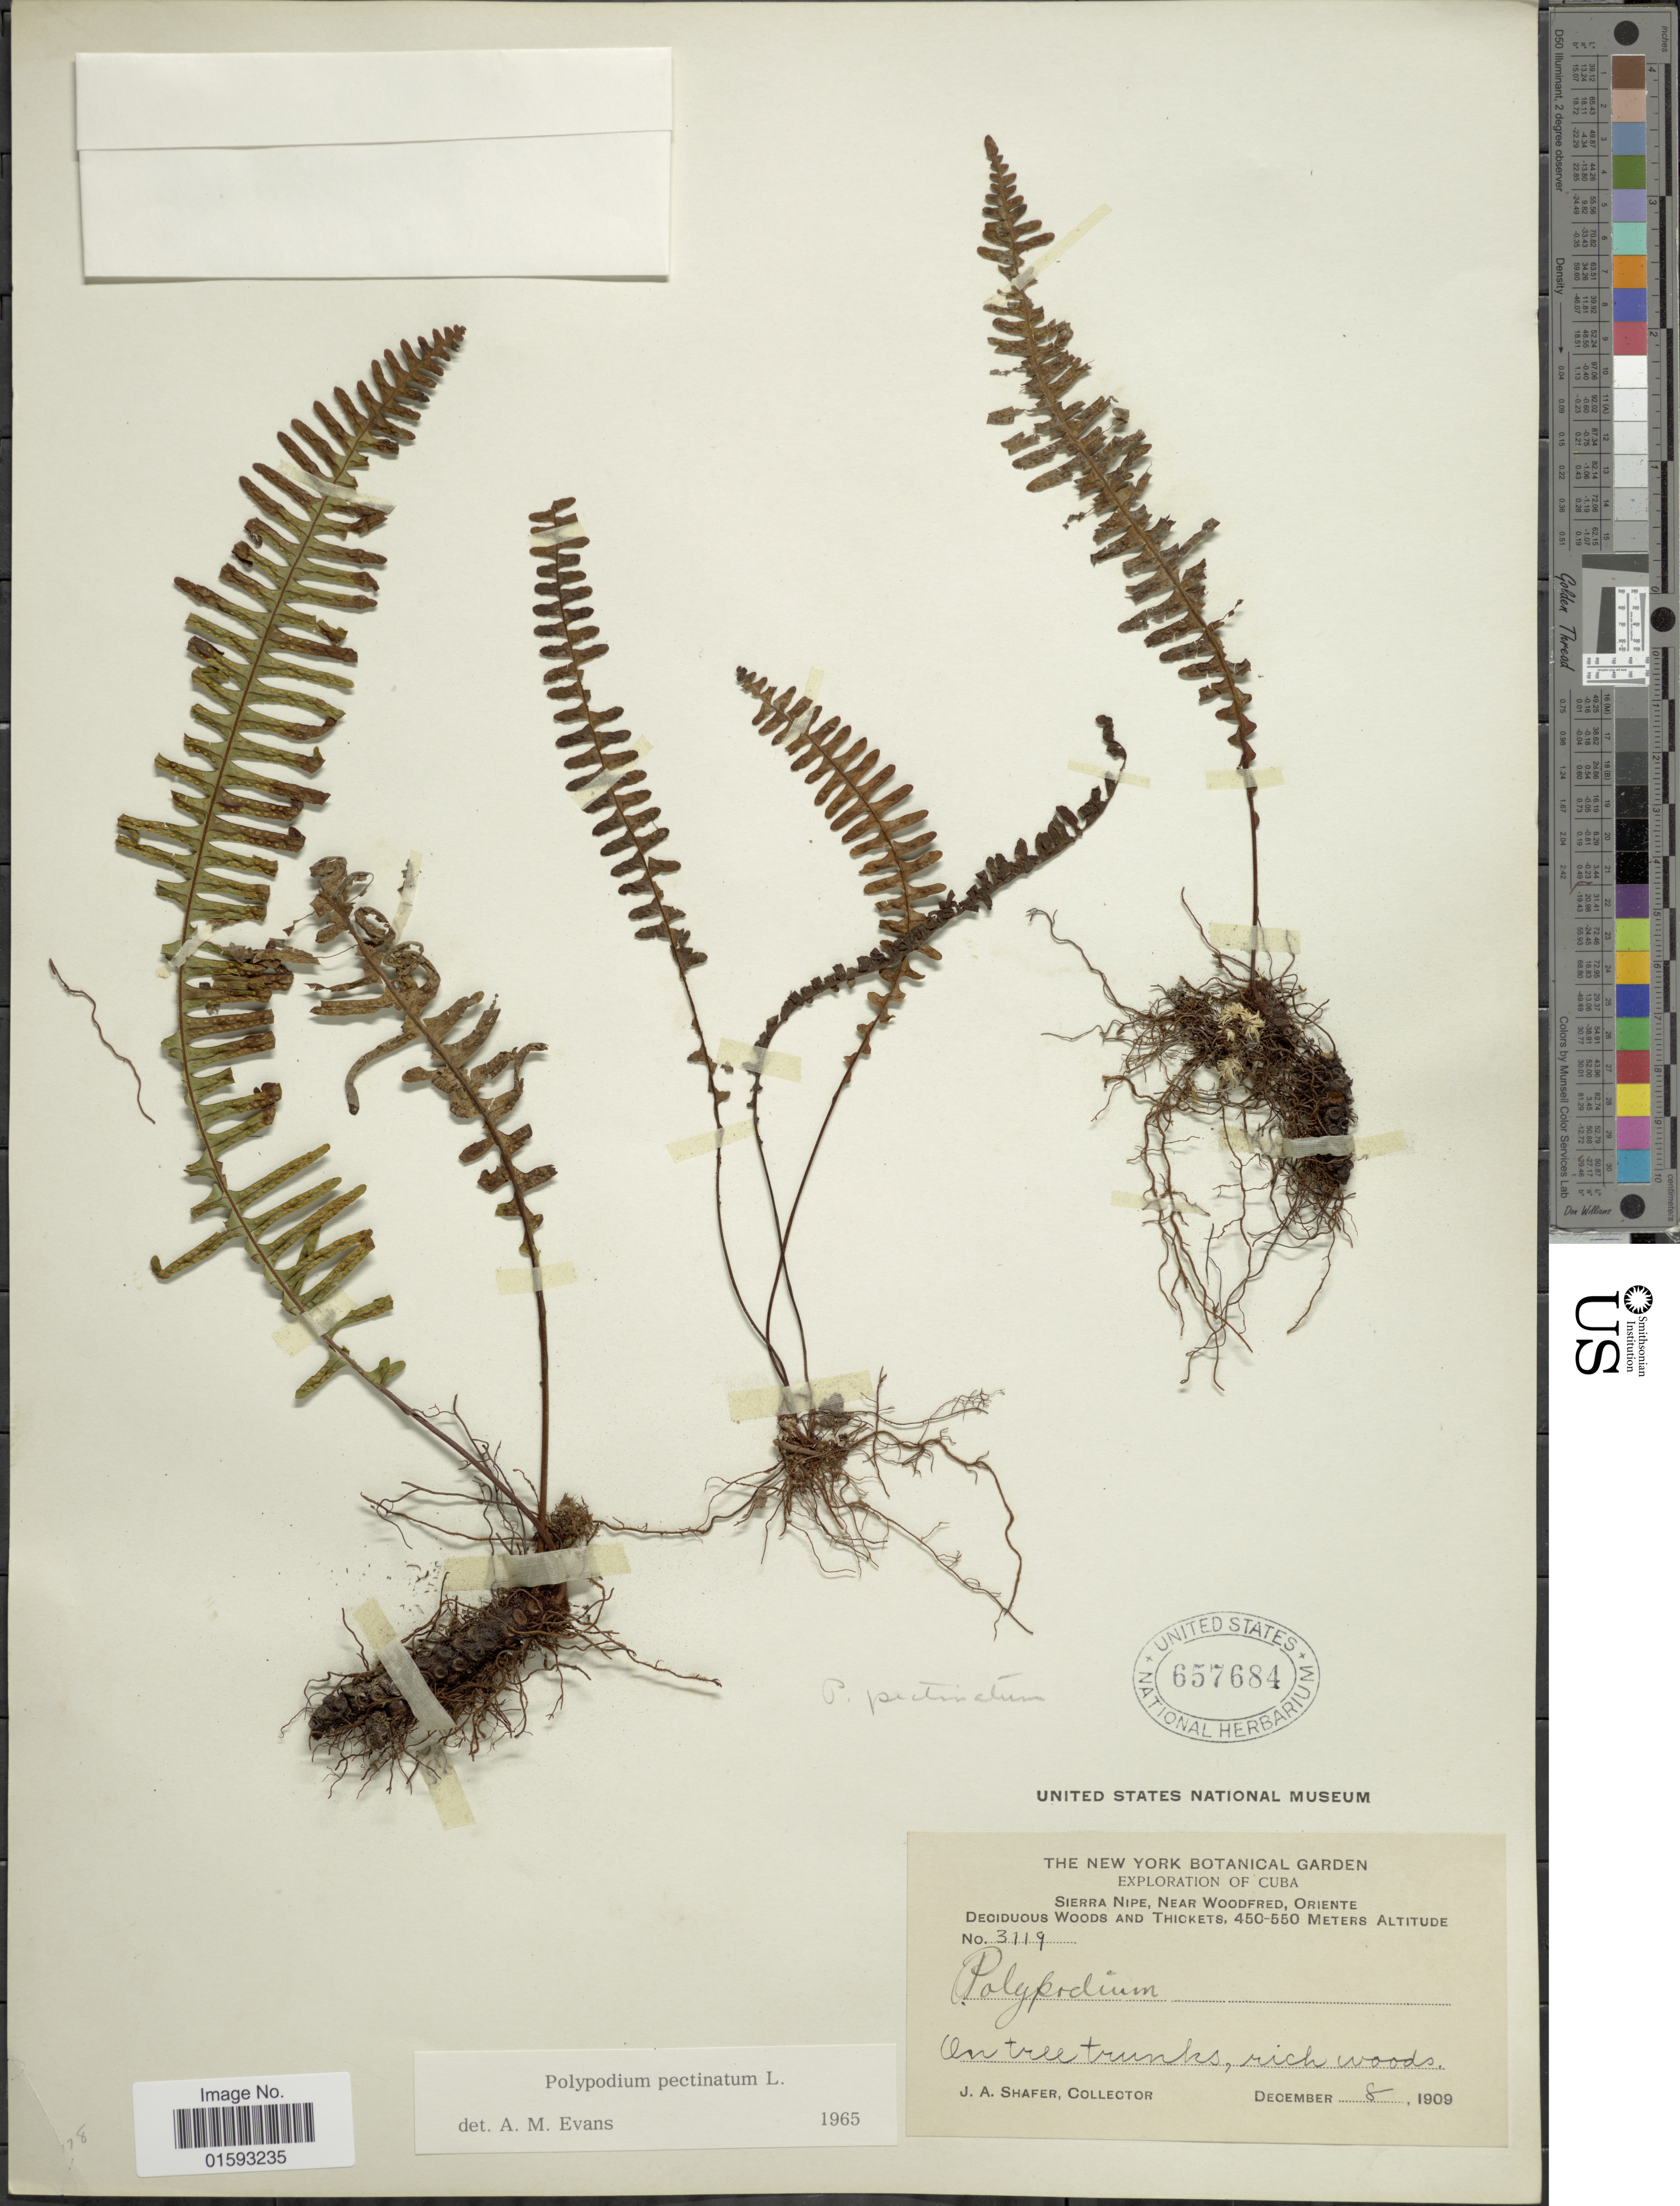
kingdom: Plantae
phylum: Tracheophyta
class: Polypodiopsida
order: Polypodiales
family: Polypodiaceae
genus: Pecluma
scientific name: Pecluma pectinata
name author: (L.) M.G. Price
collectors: J. A. Shafer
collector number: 3119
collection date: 1909-12-08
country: Cuba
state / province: Oriente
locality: Sierra Nipe, near Woodfred, Deciduous Woods and Thickets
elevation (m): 450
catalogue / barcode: US 657684